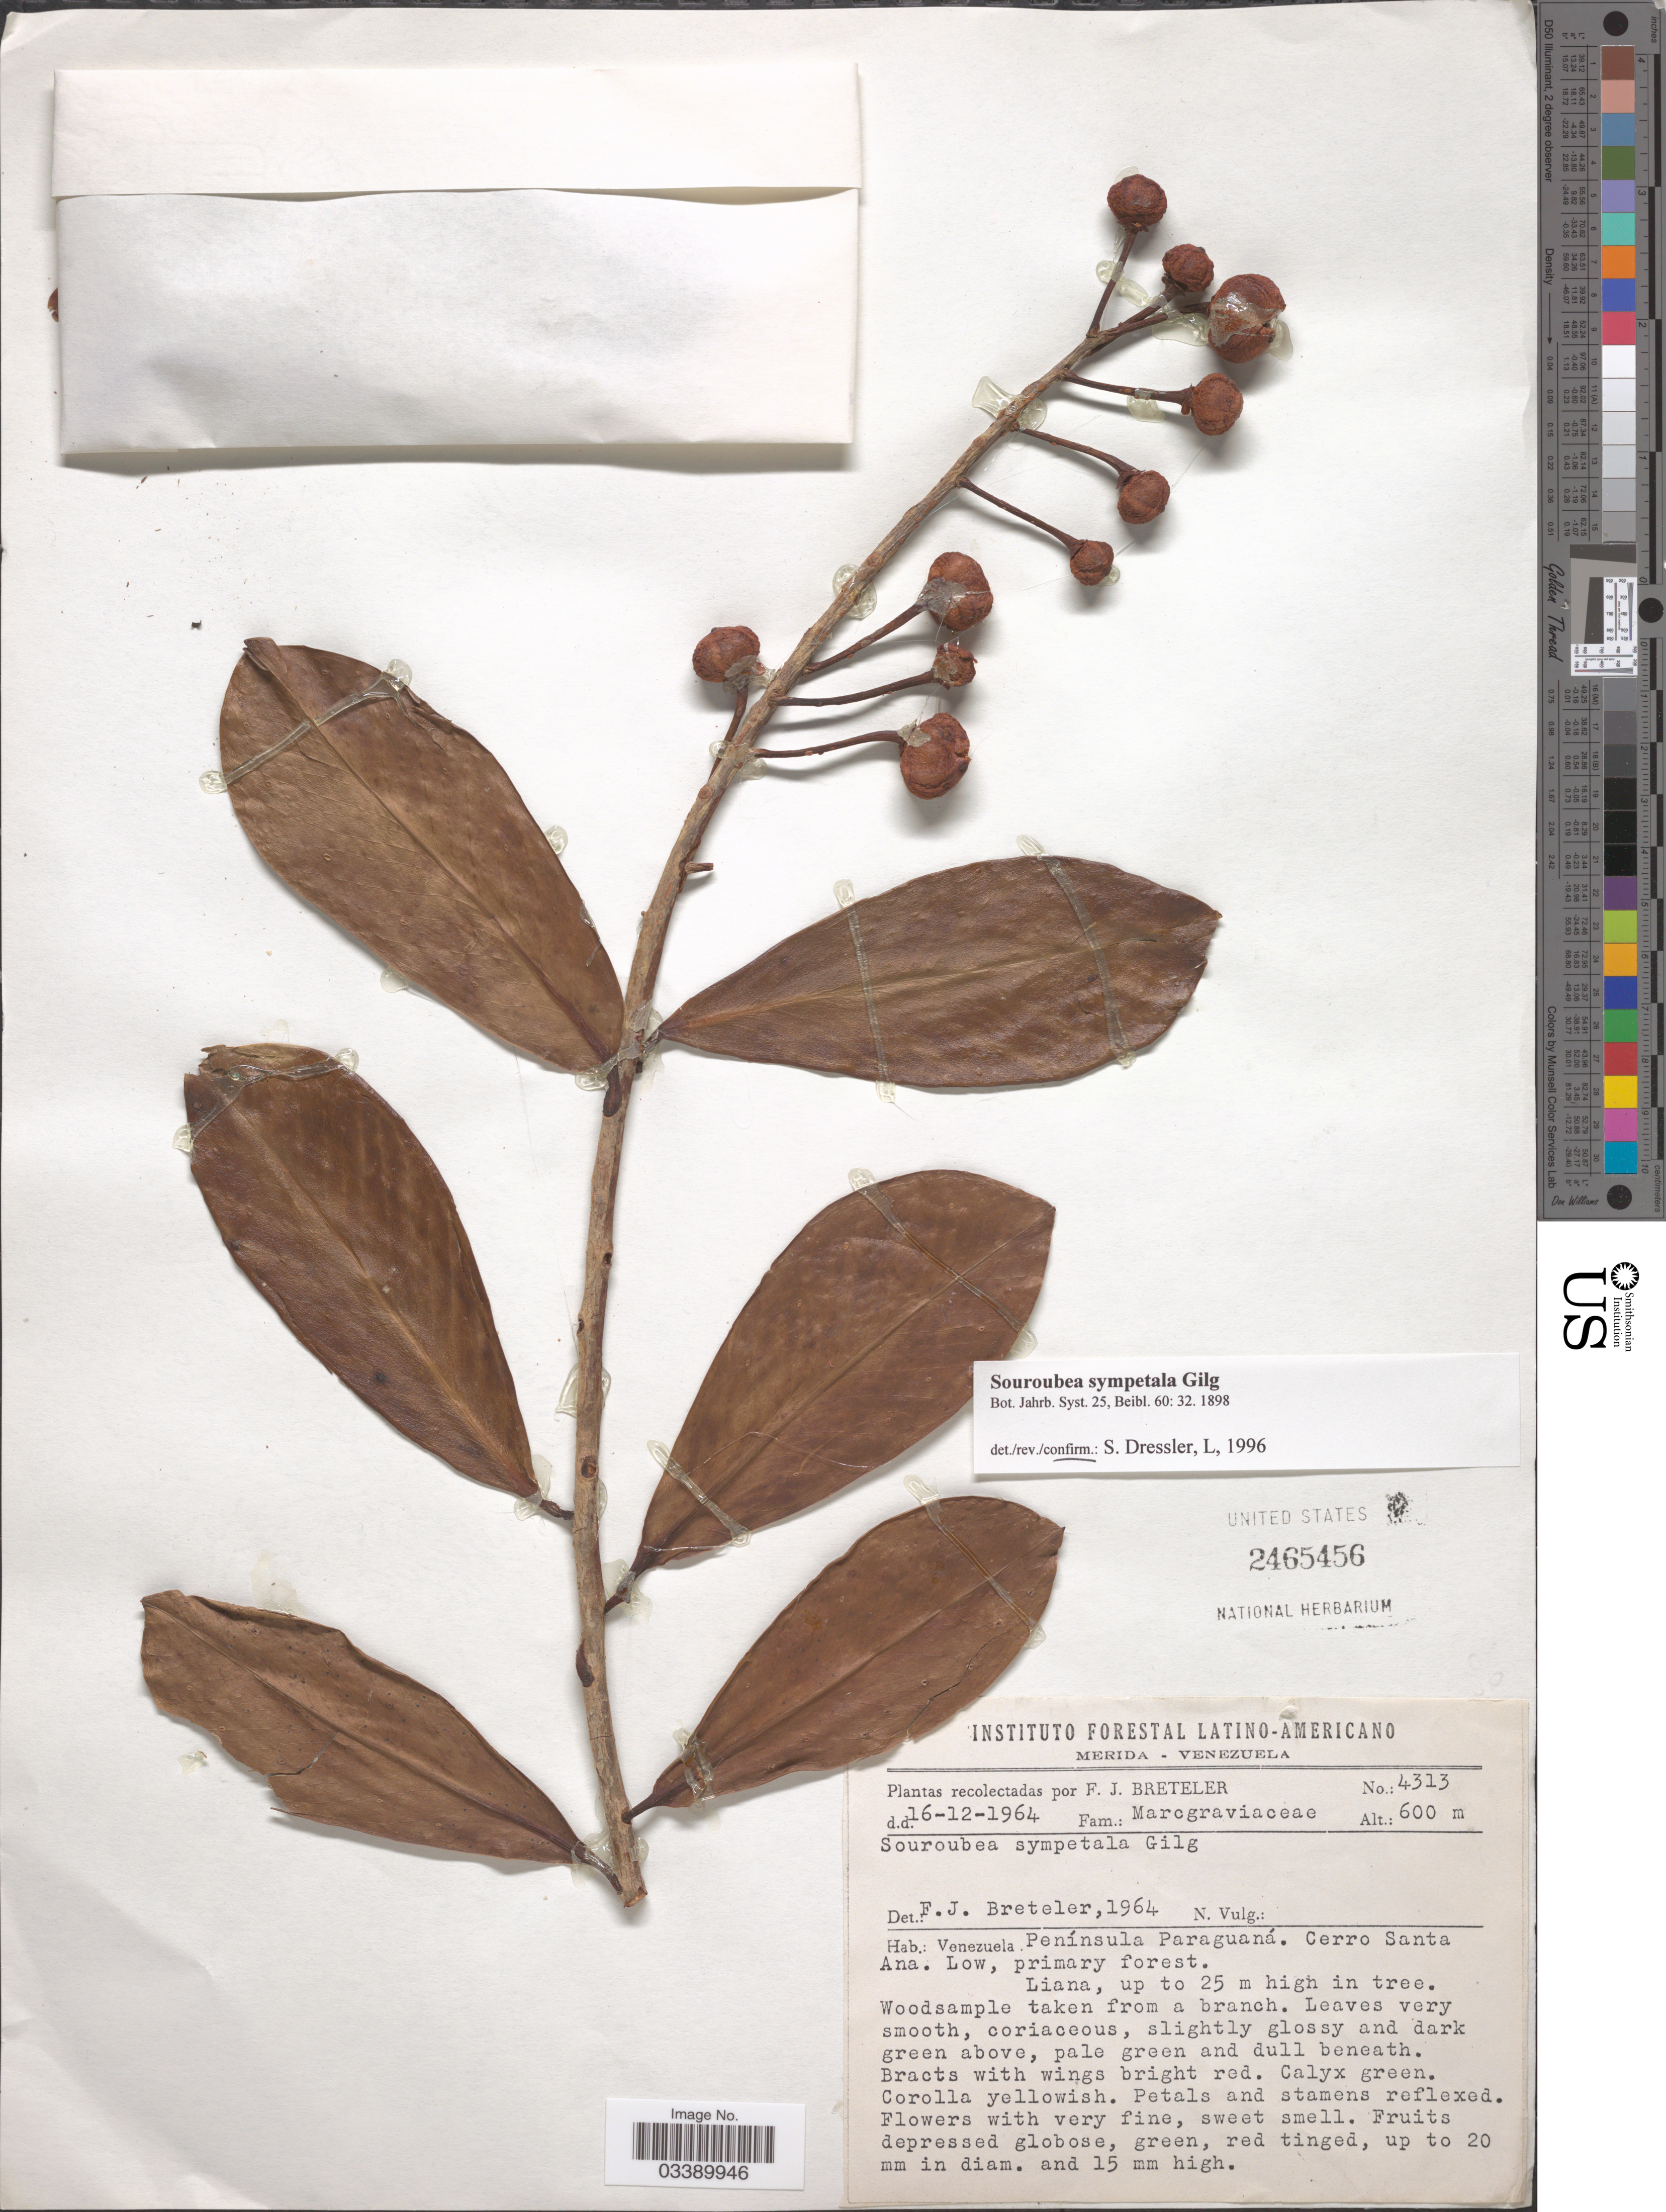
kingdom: Plantae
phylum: Tracheophyta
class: Magnoliopsida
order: Ericales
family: Marcgraviaceae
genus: Souroubea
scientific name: Souroubea sympetala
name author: Gilg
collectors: F. J. Breteler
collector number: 4313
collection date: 1964-12-16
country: Venezuela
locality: Península Paraguaná. Cerro Santa Ana.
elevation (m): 600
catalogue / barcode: US 2465456